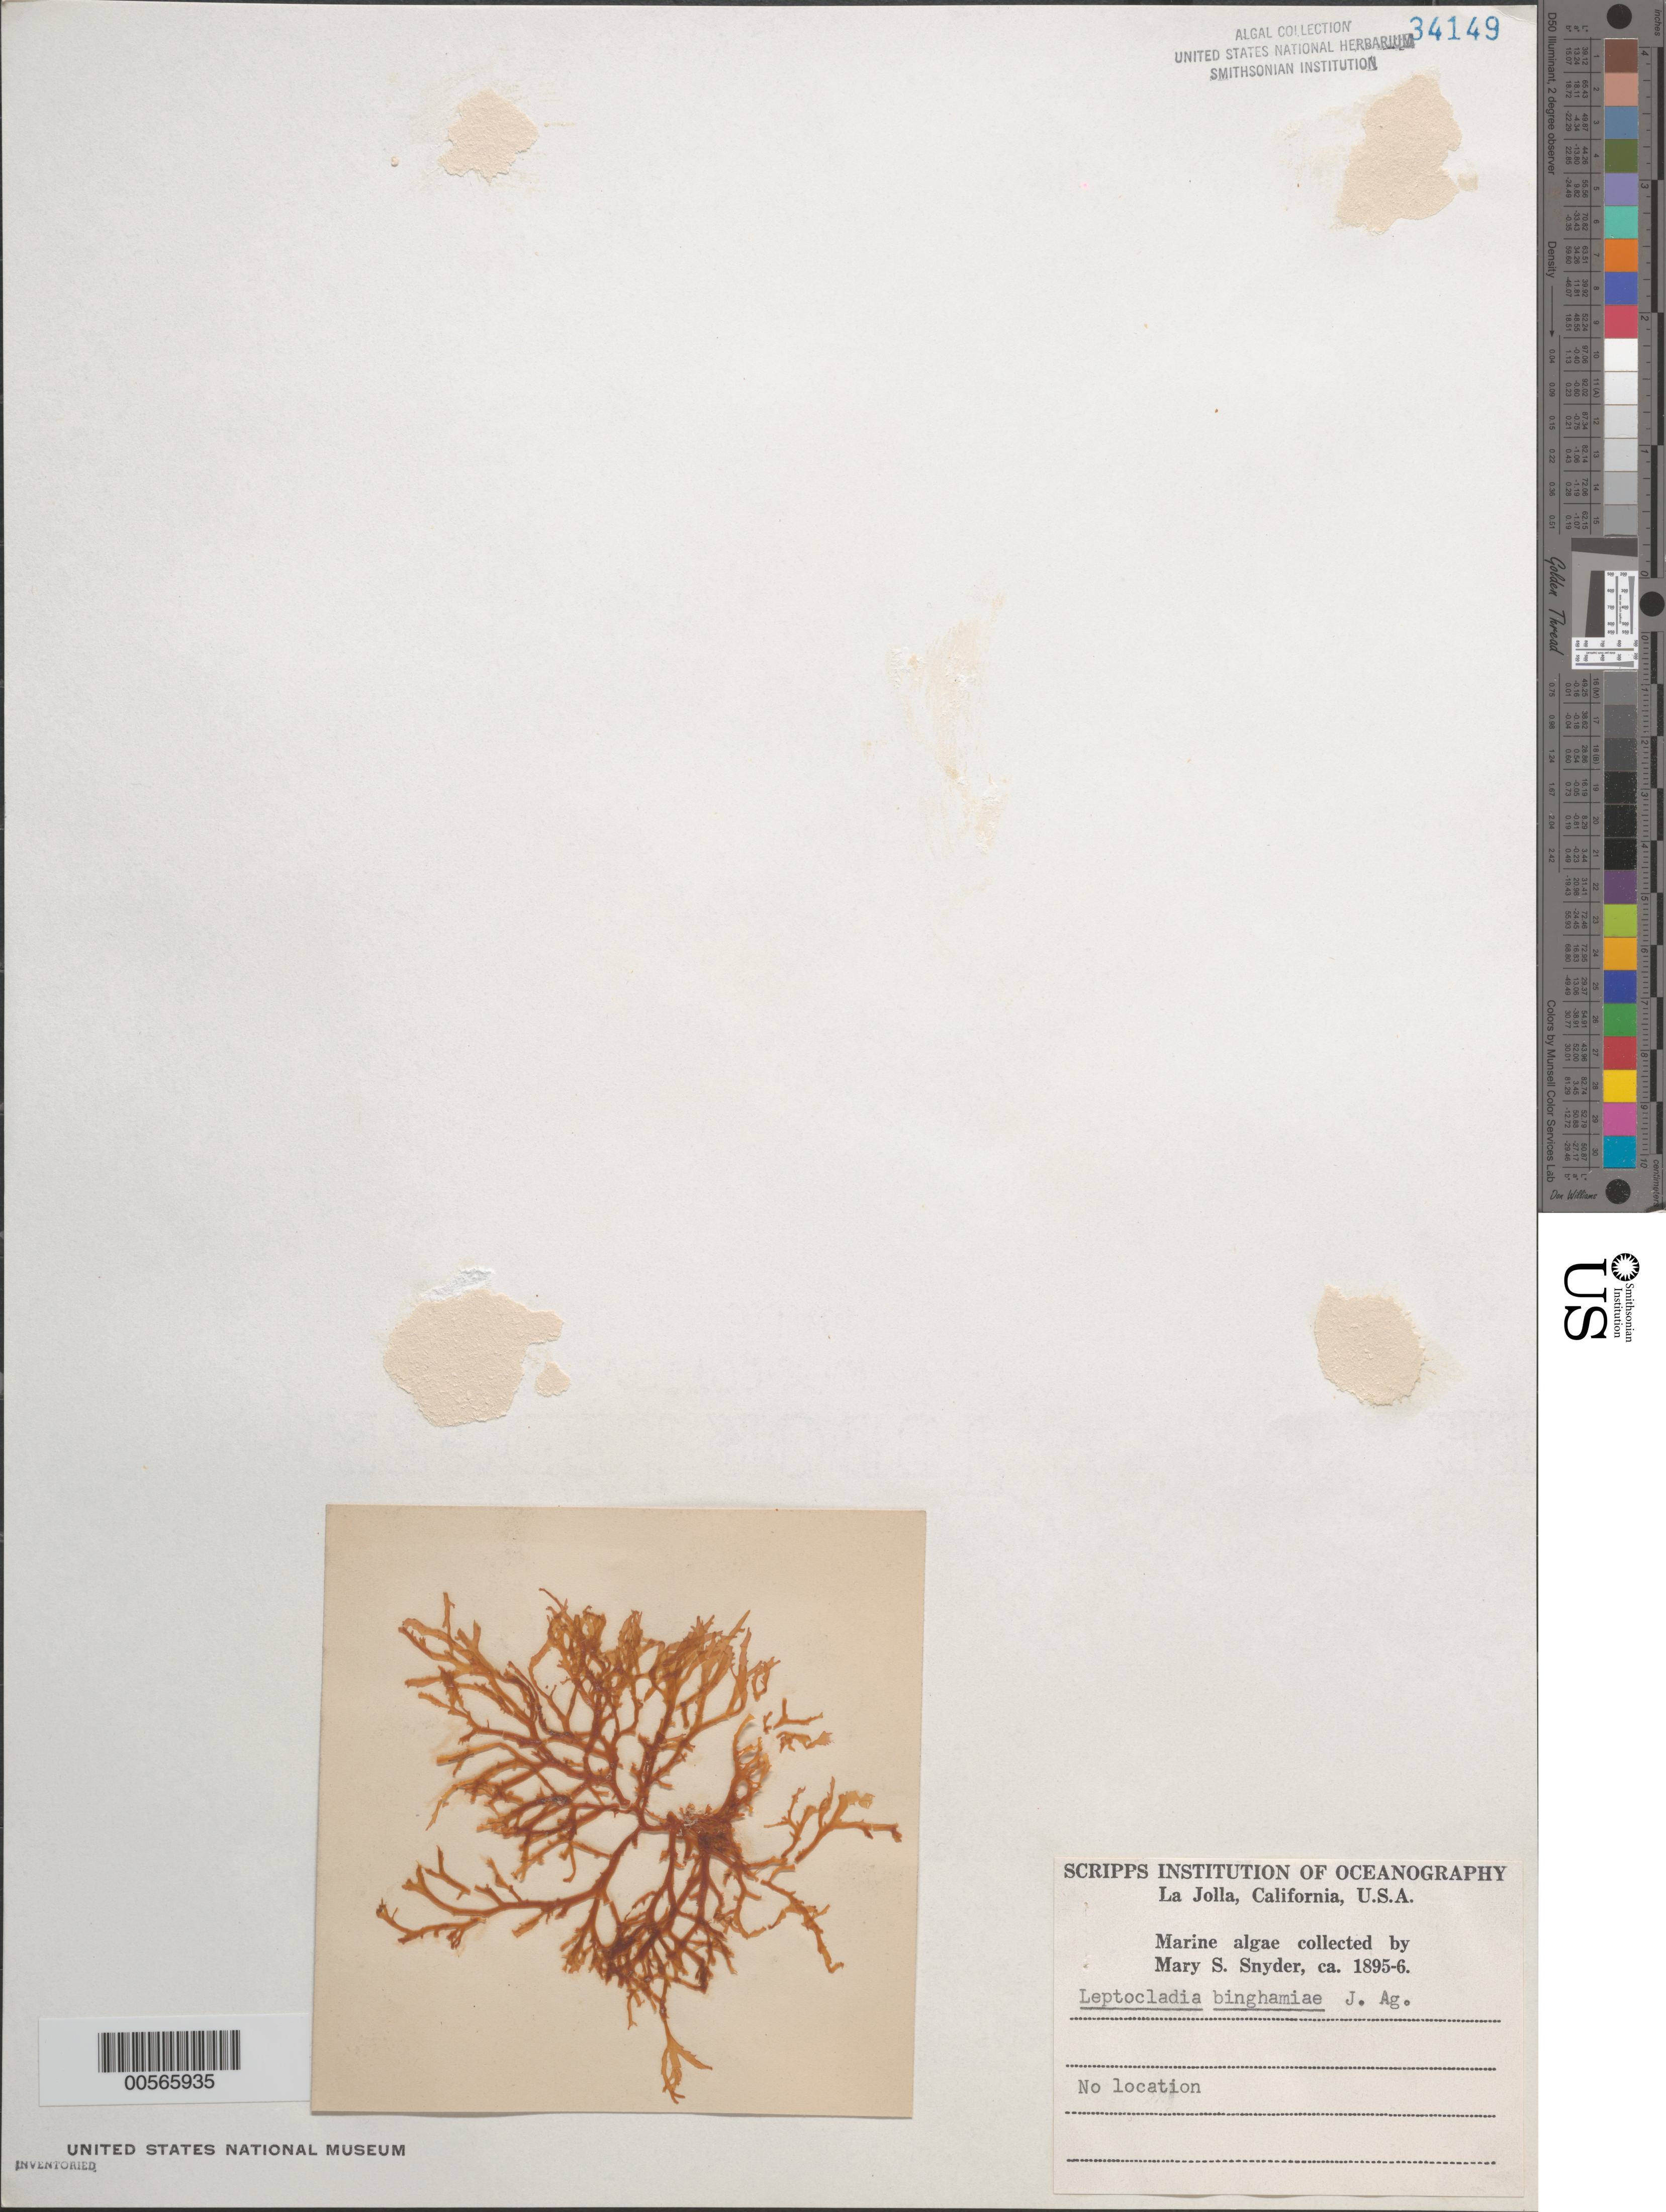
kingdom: Plantae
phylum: Rhodophyta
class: Florideophyceae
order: Gigartinales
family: Dumontiaceae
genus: Leptocladia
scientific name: Leptocladia binghamiae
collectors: M. Snyder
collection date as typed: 1895 or -- --- 1896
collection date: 1895 or 1896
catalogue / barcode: US 34149